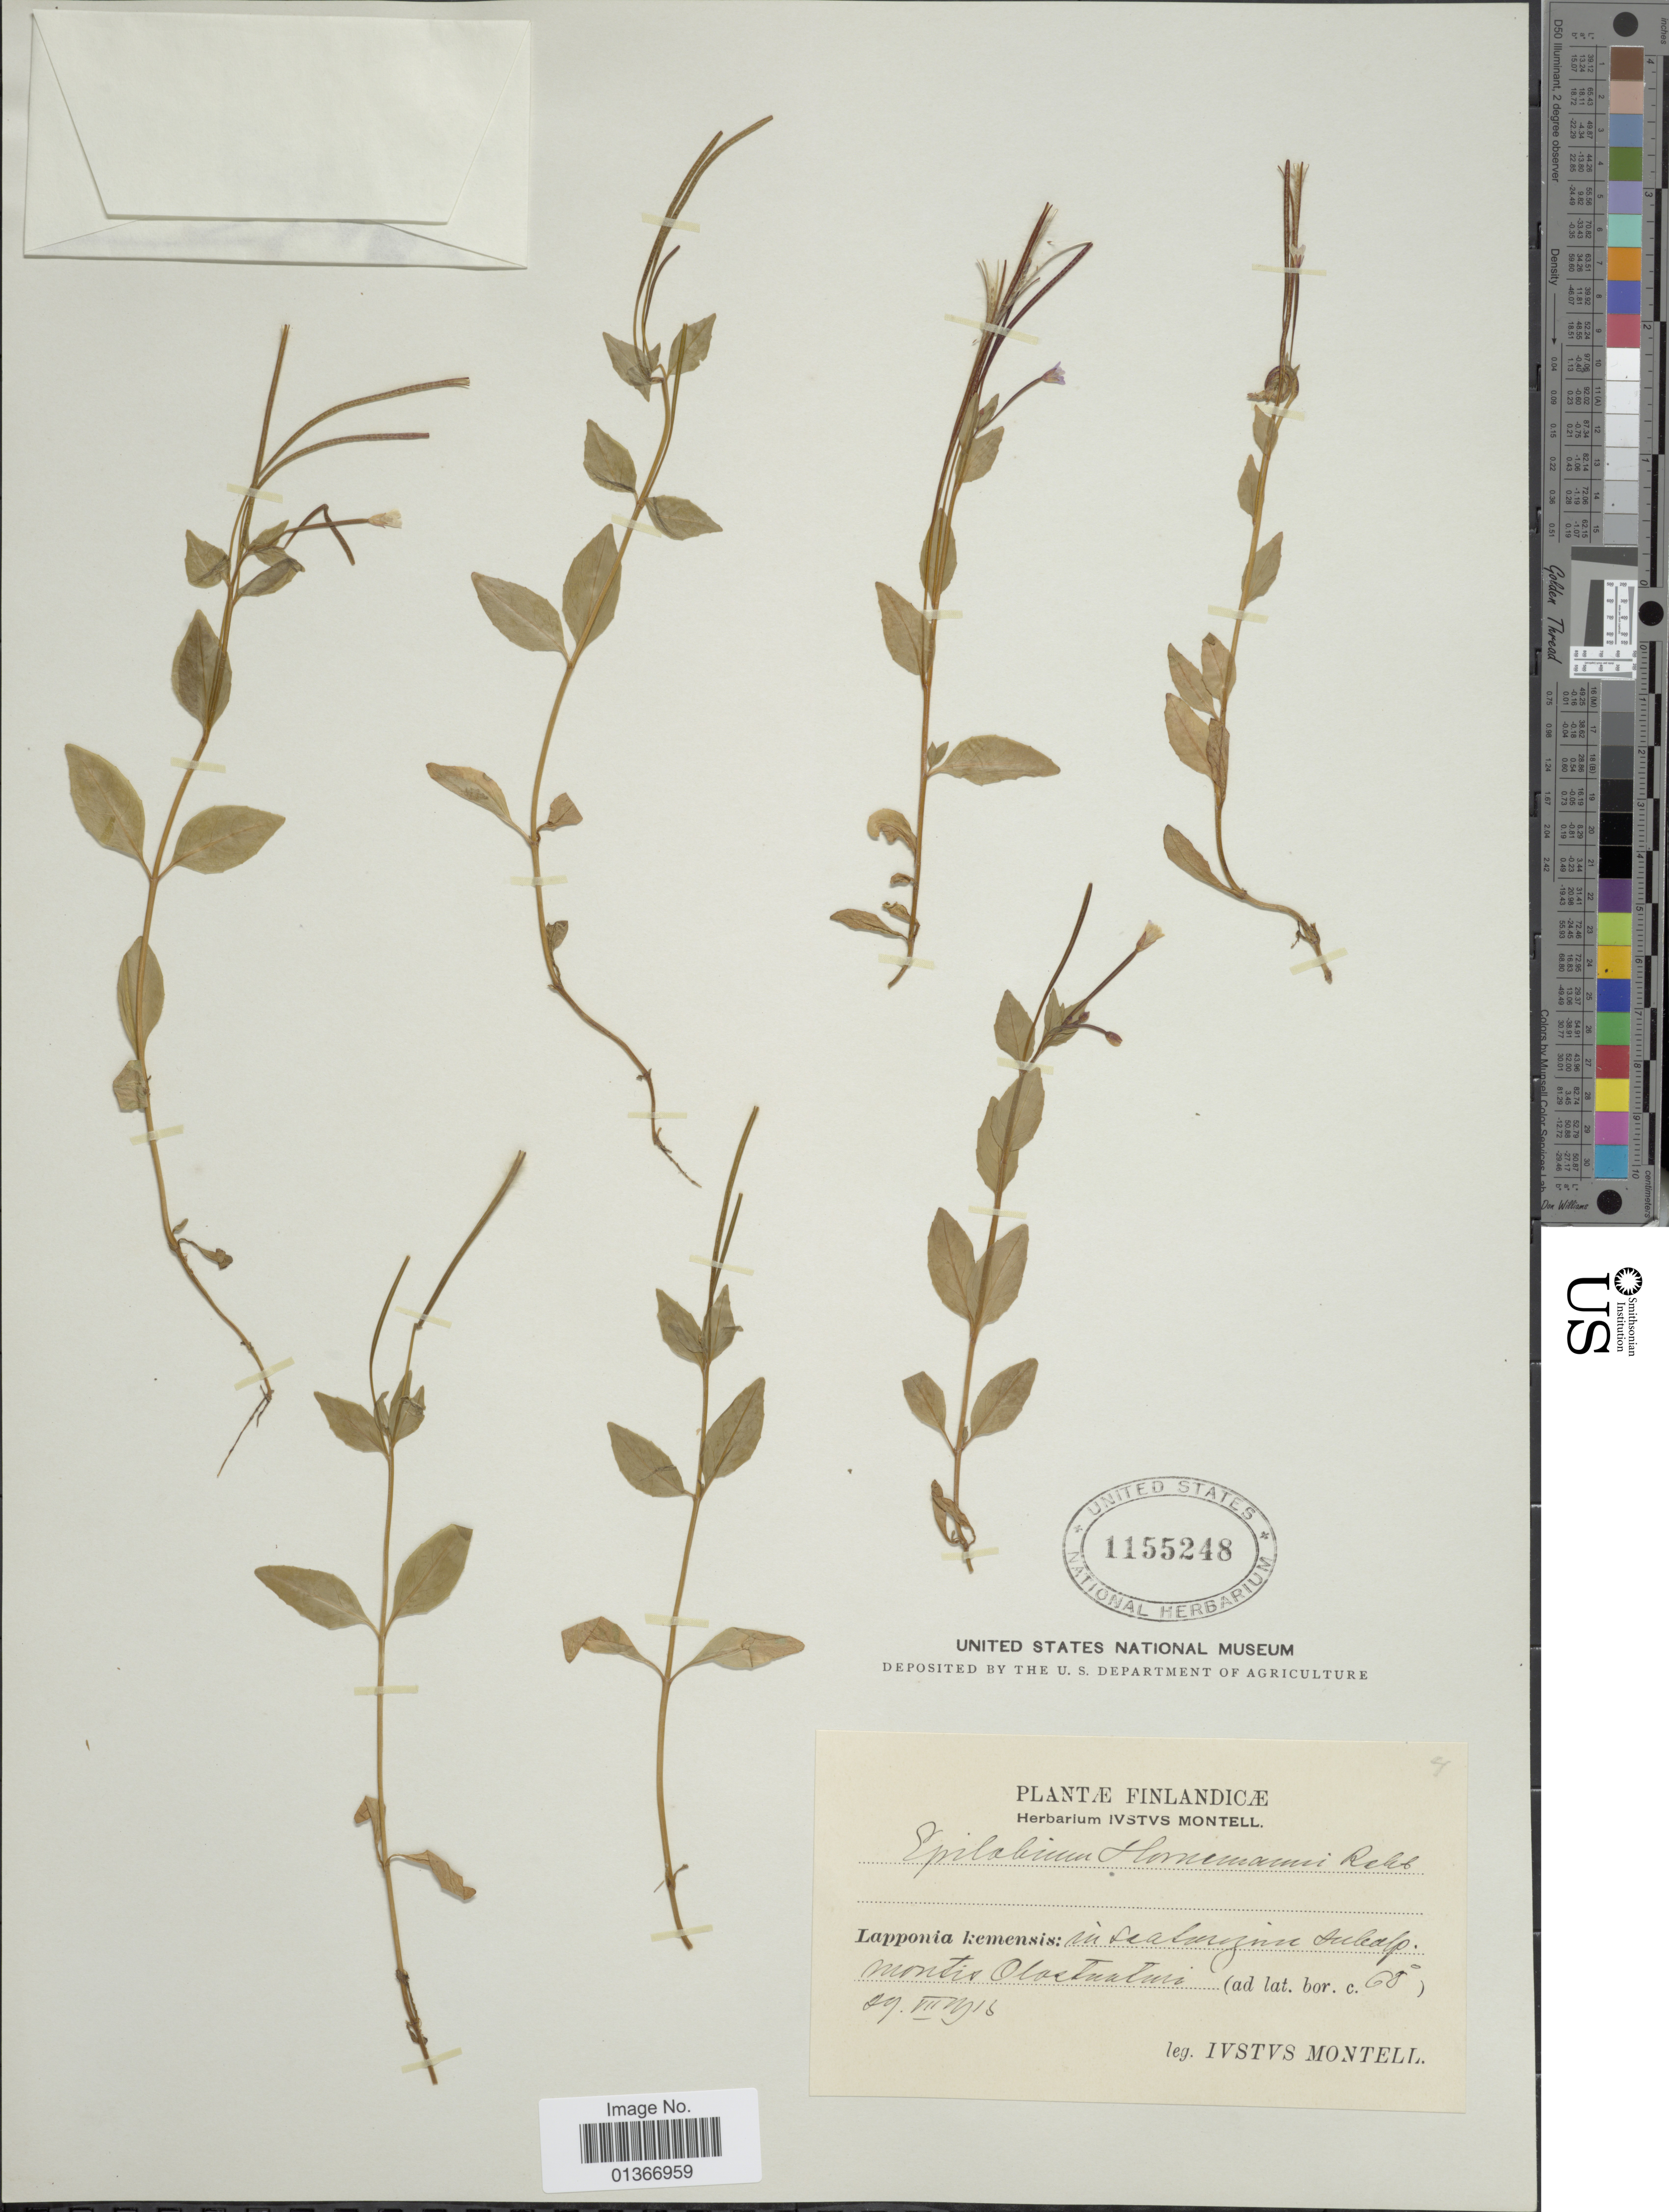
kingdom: Plantae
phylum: Tracheophyta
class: Magnoliopsida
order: Myrtales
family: Onagraceae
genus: Epilobium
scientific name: Epilobium hornemannii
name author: Rchb.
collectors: I. Montell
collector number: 4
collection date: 1916-07-29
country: Finland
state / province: Lappi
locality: Kemin, Olastunturi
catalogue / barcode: US 1155248